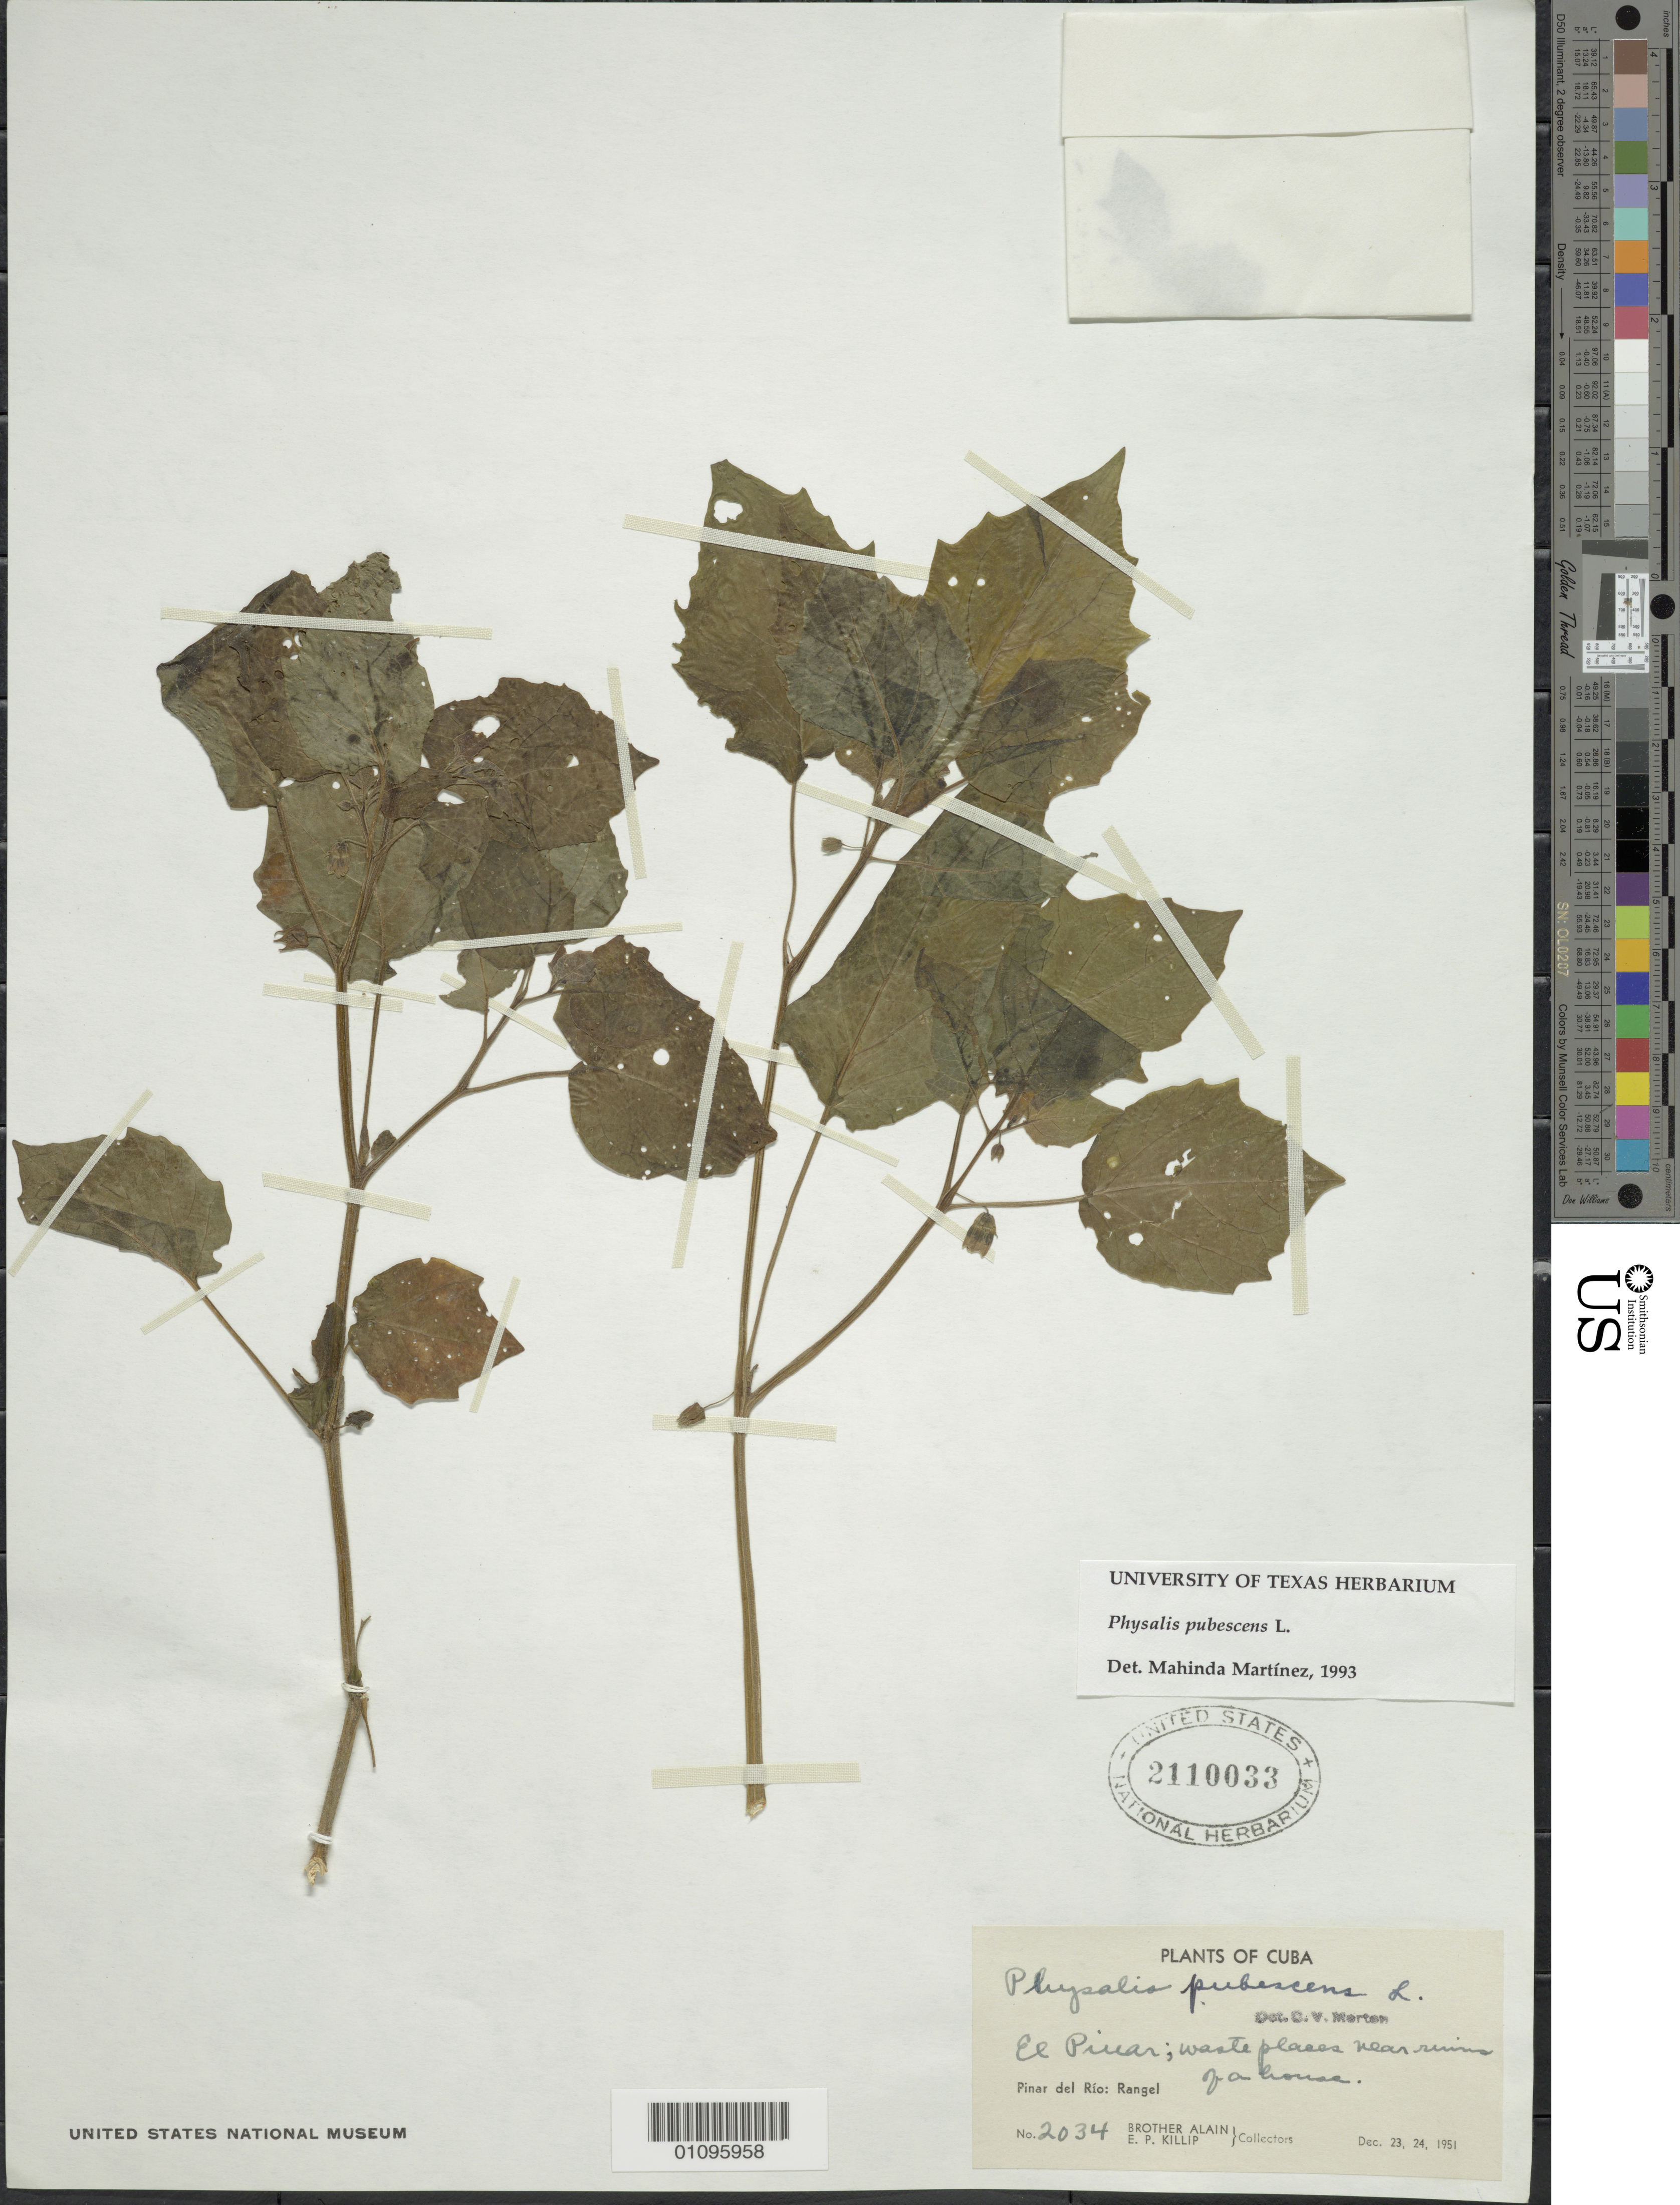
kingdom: Plantae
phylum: Tracheophyta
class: Magnoliopsida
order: Solanales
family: Solanaceae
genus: Physalis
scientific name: Physalis pubescens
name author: L.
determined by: Martinez, M.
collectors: A. H. Liogier & E. P. Killip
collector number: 2034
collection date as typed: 23 Dec 1951 and 24 Dec 1951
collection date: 1951-12-23,1951-12-24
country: Cuba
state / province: Pinar del Río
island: Cuba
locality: Rangel, El Pinar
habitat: Waste places near ruins of a home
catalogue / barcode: US 2110033